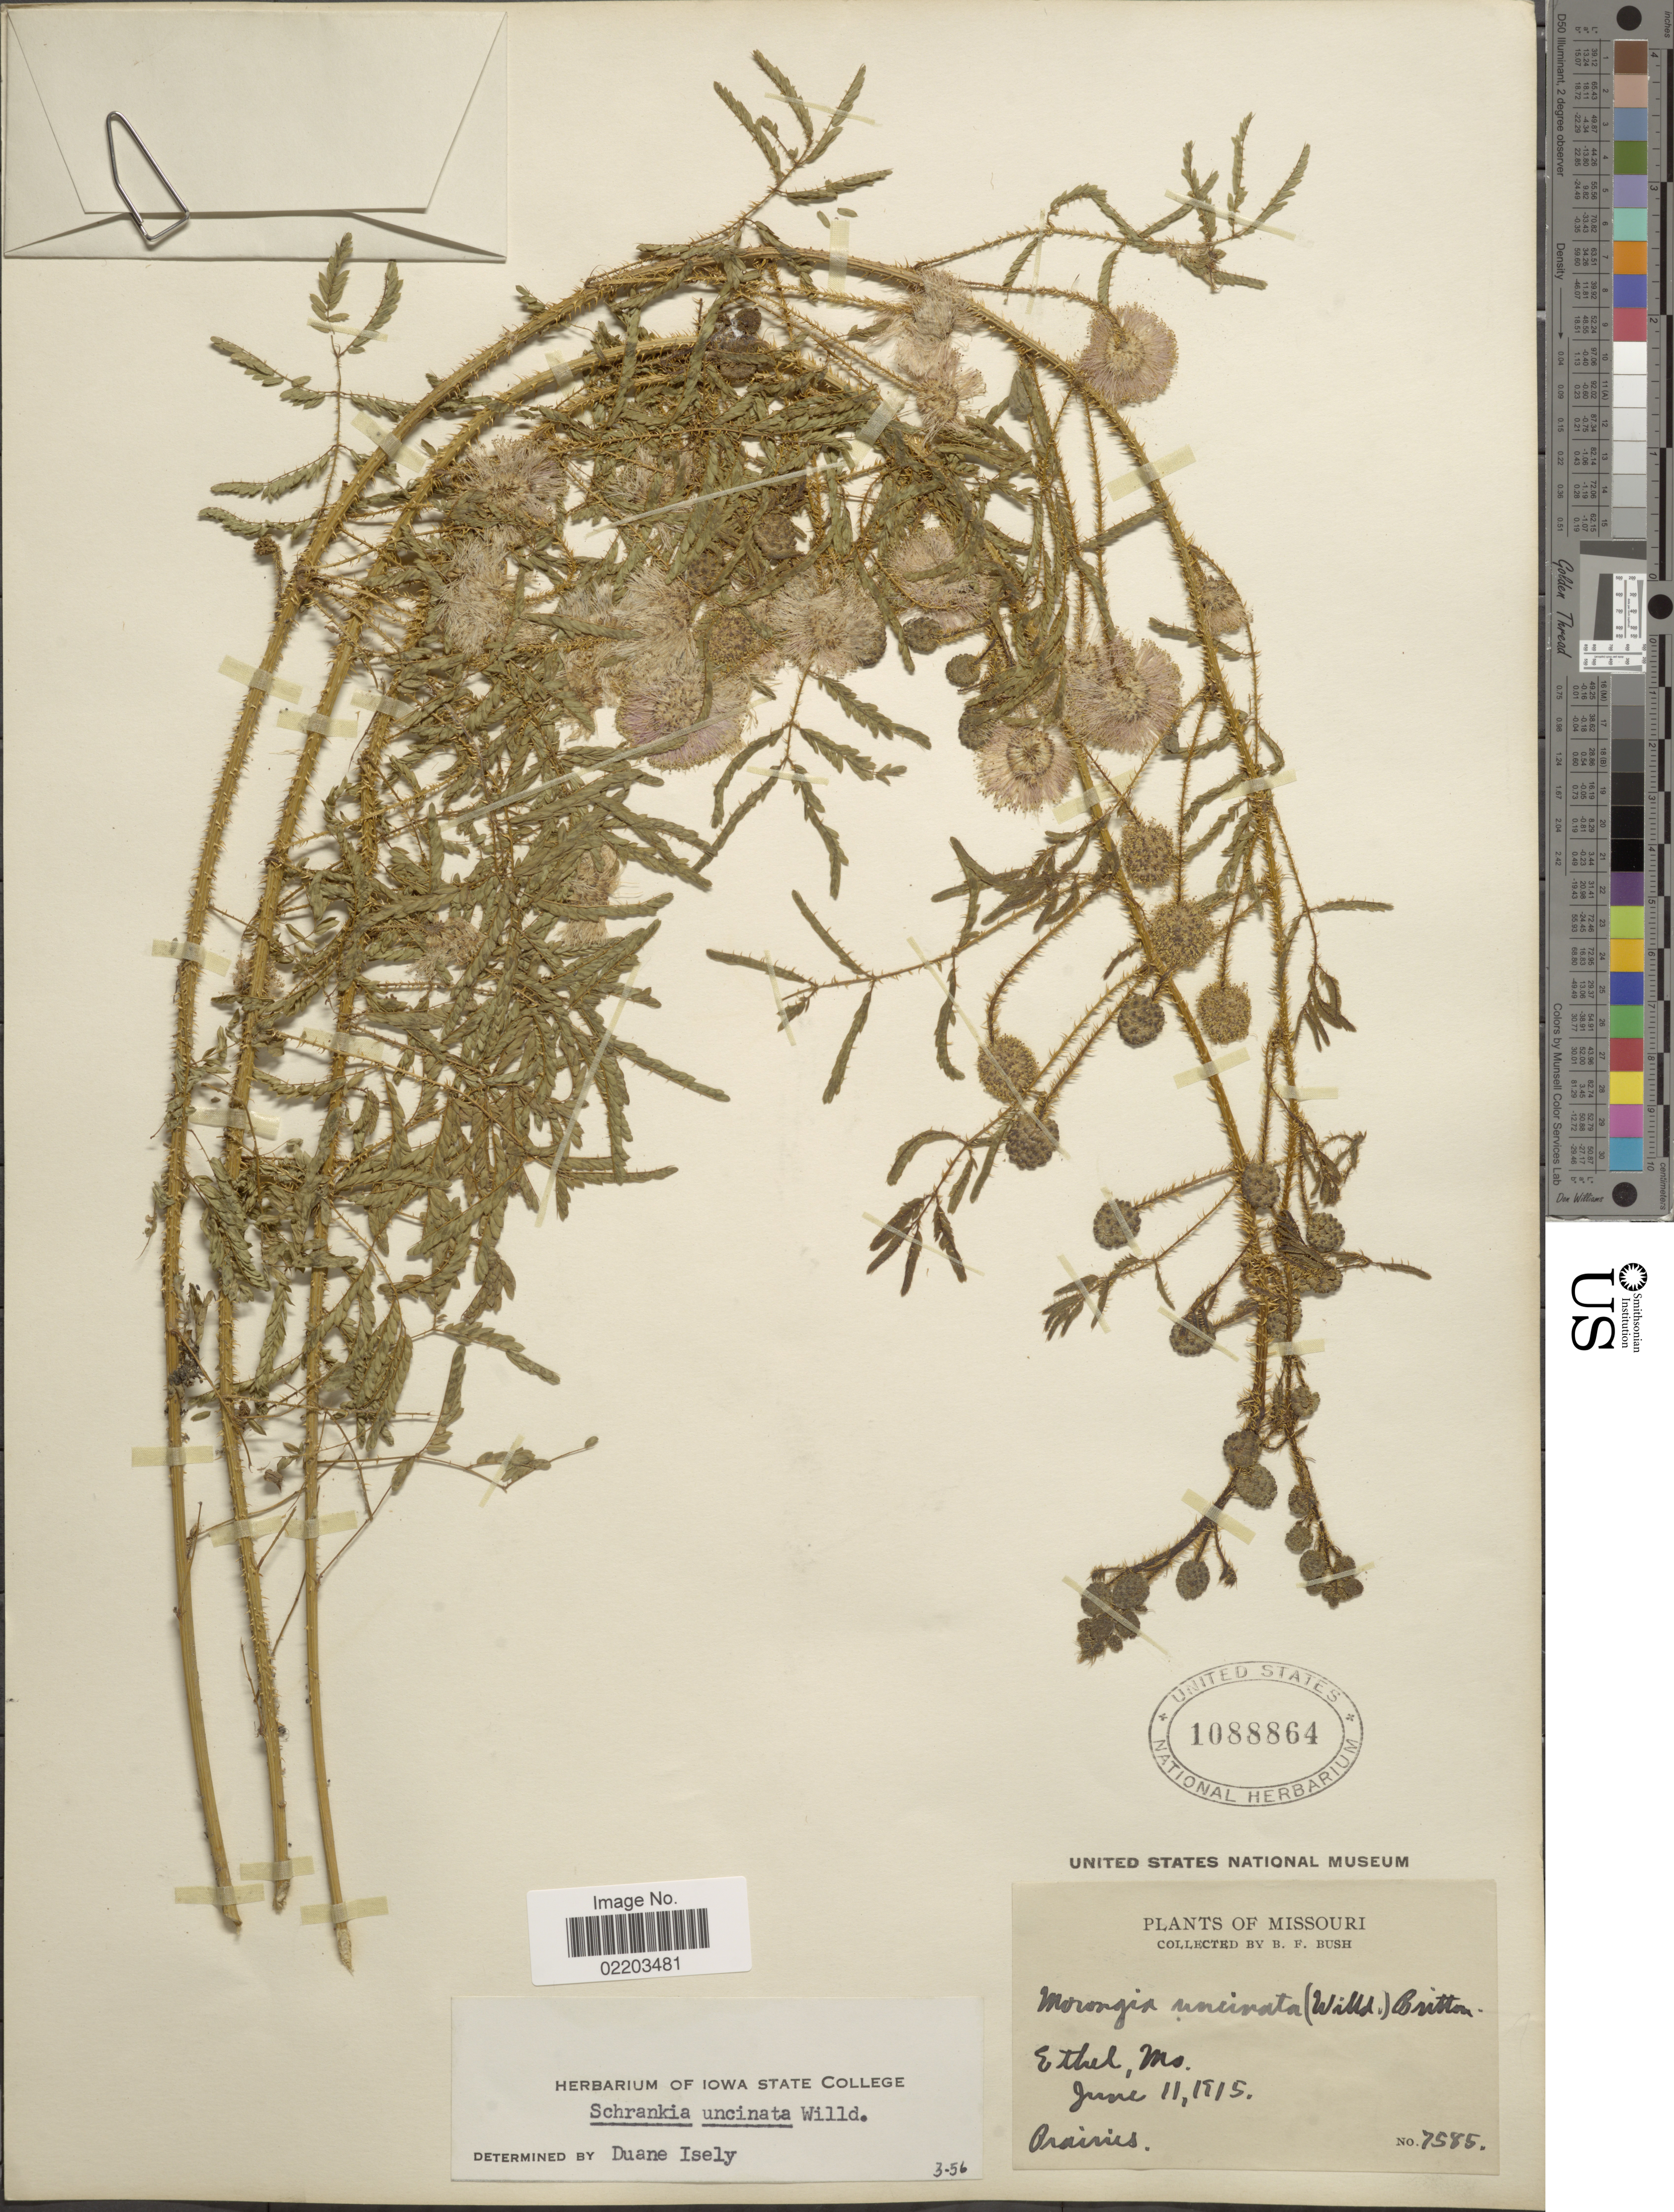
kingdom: Plantae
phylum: Tracheophyta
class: Magnoliopsida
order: Fabales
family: Fabaceae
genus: Mimosa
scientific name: Mimosa nuttallii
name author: (DC.) B.L. Turner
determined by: Strong, M. T., (US), Smithsonian Institution - National Museum of Natural History (UNITED STATES)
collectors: B. F. Bush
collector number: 7585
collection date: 1915-06-11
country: United States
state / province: Missouri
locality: Ethel, Mo. Prairies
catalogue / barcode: US 1088864